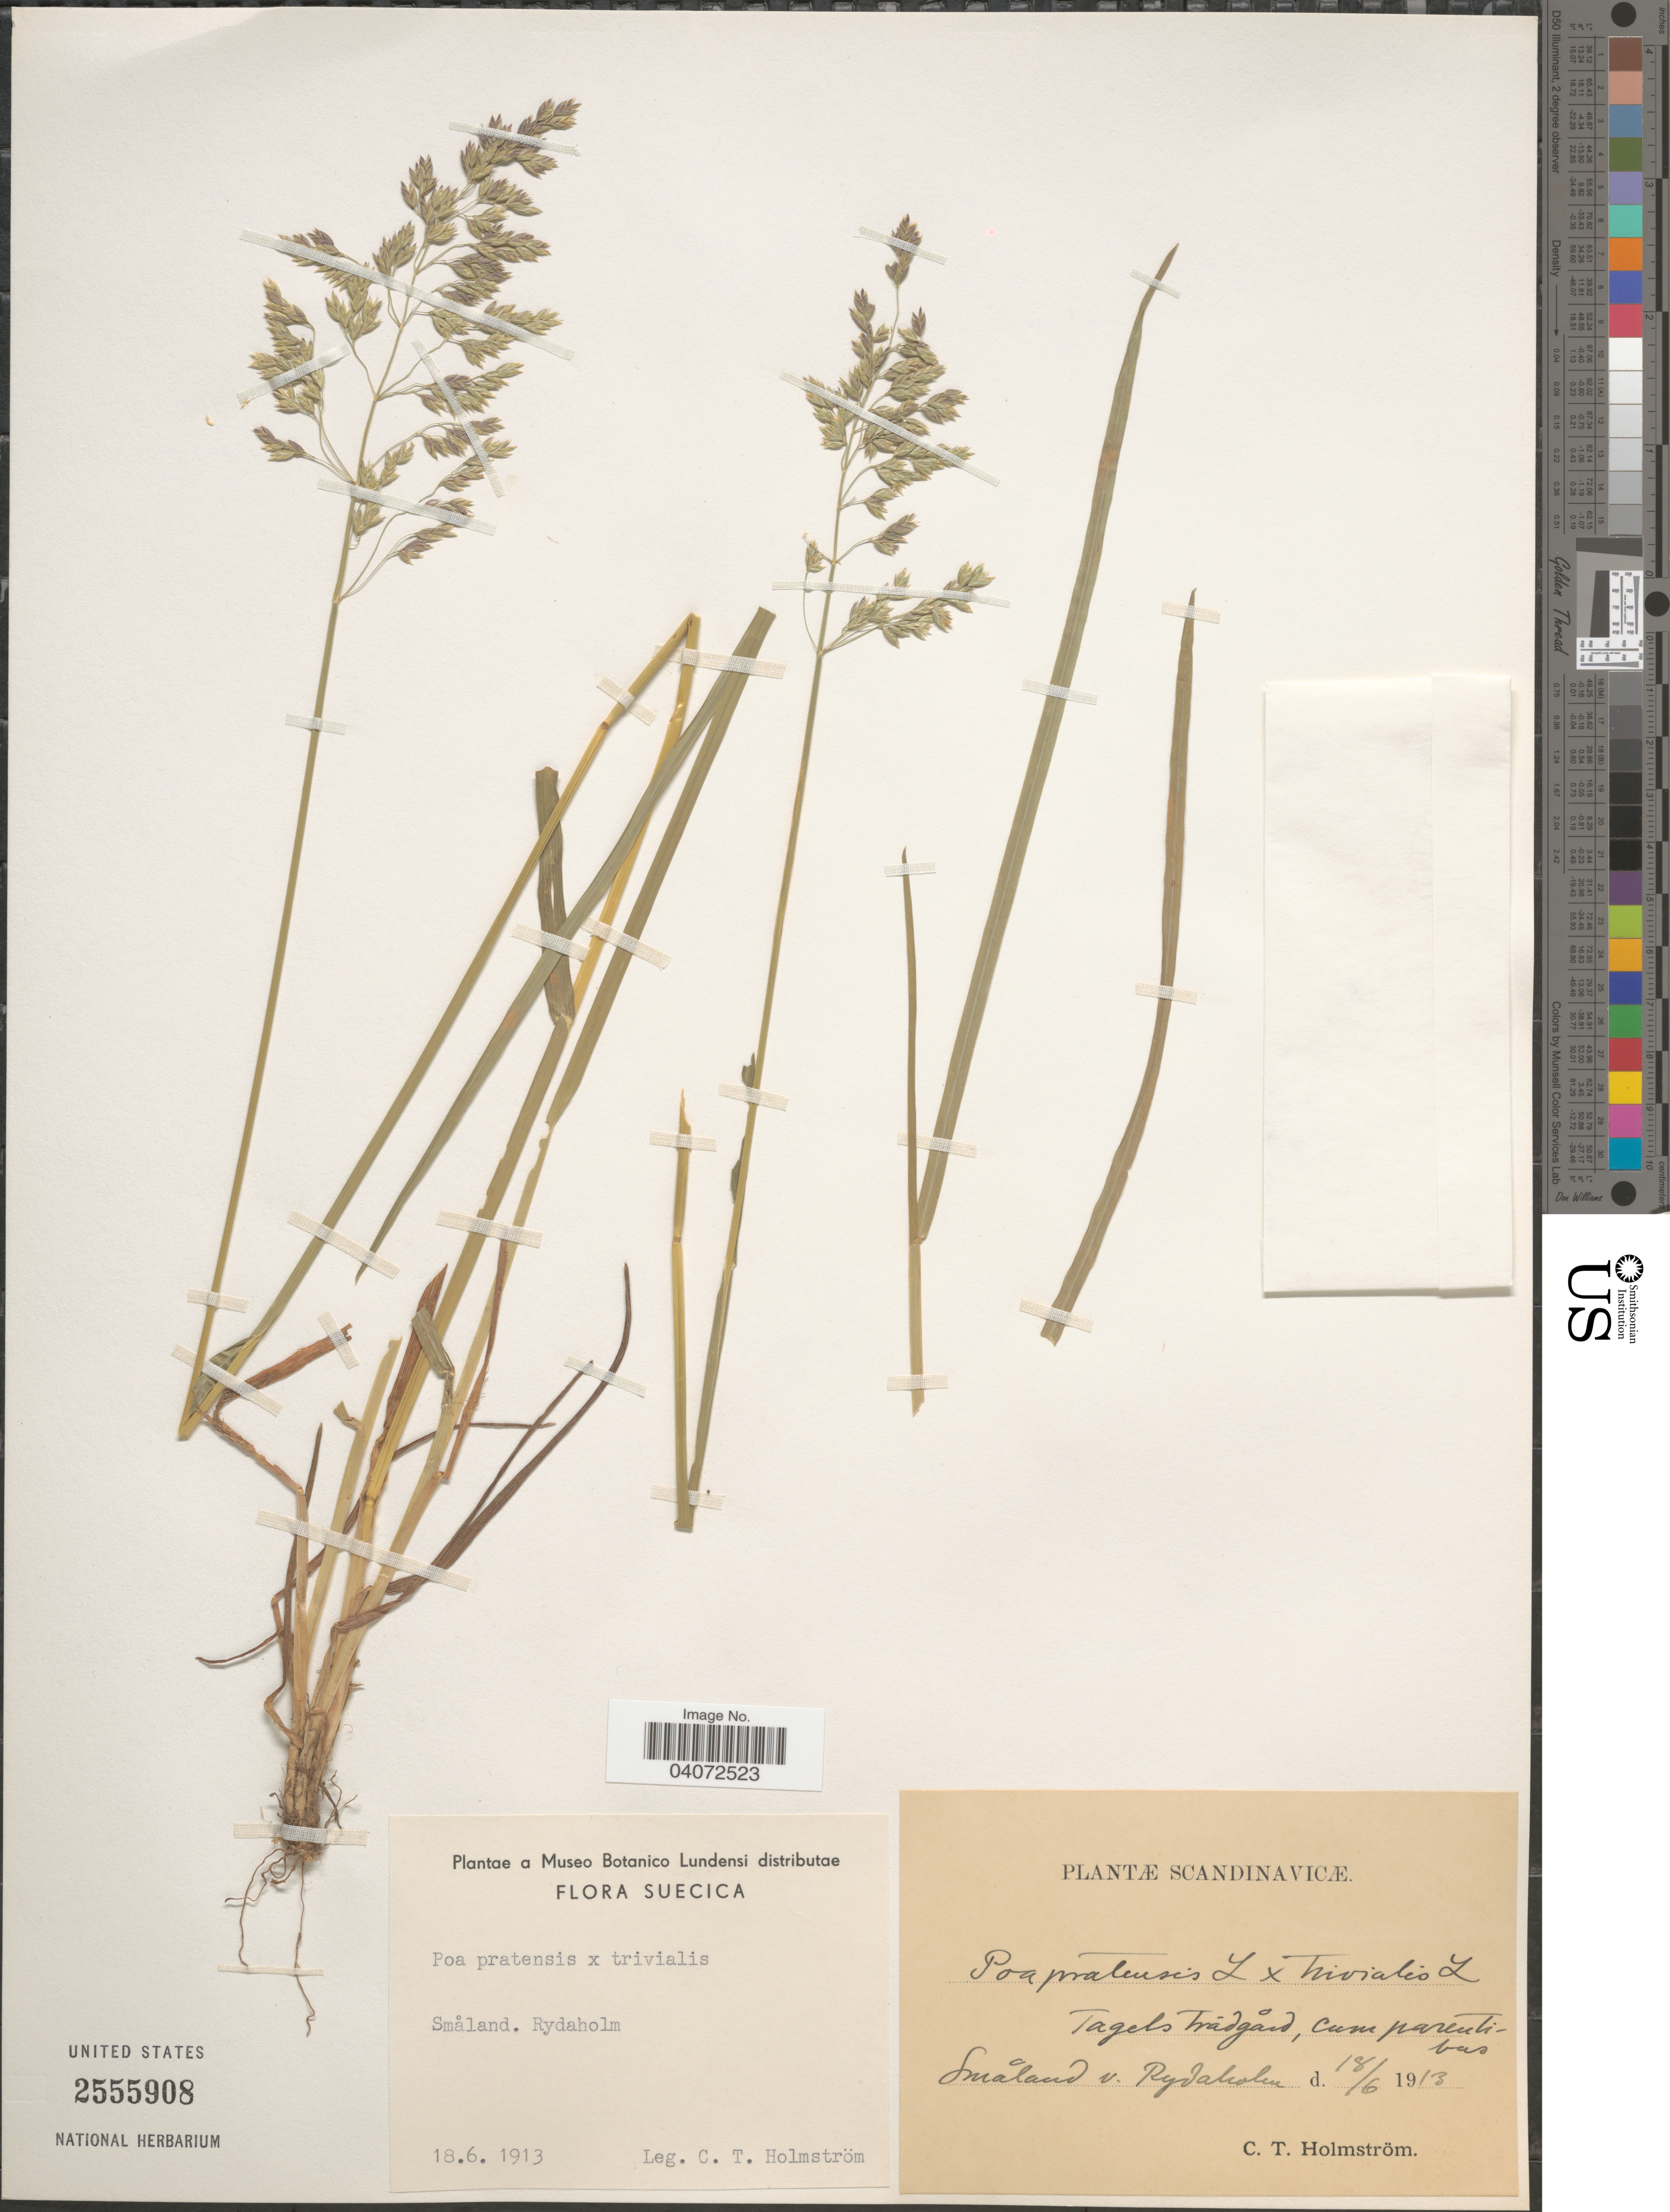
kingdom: Plantae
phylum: Tracheophyta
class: Liliopsida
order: Poales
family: Poaceae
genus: Poa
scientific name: Poa pratensis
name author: L.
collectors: C. Holmström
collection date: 1913-06-18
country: Sweden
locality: Suecica. Småland. Rydaholm. Scandinavicæ. Tagels Trádgård, cum parentibus.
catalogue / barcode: US 2555908